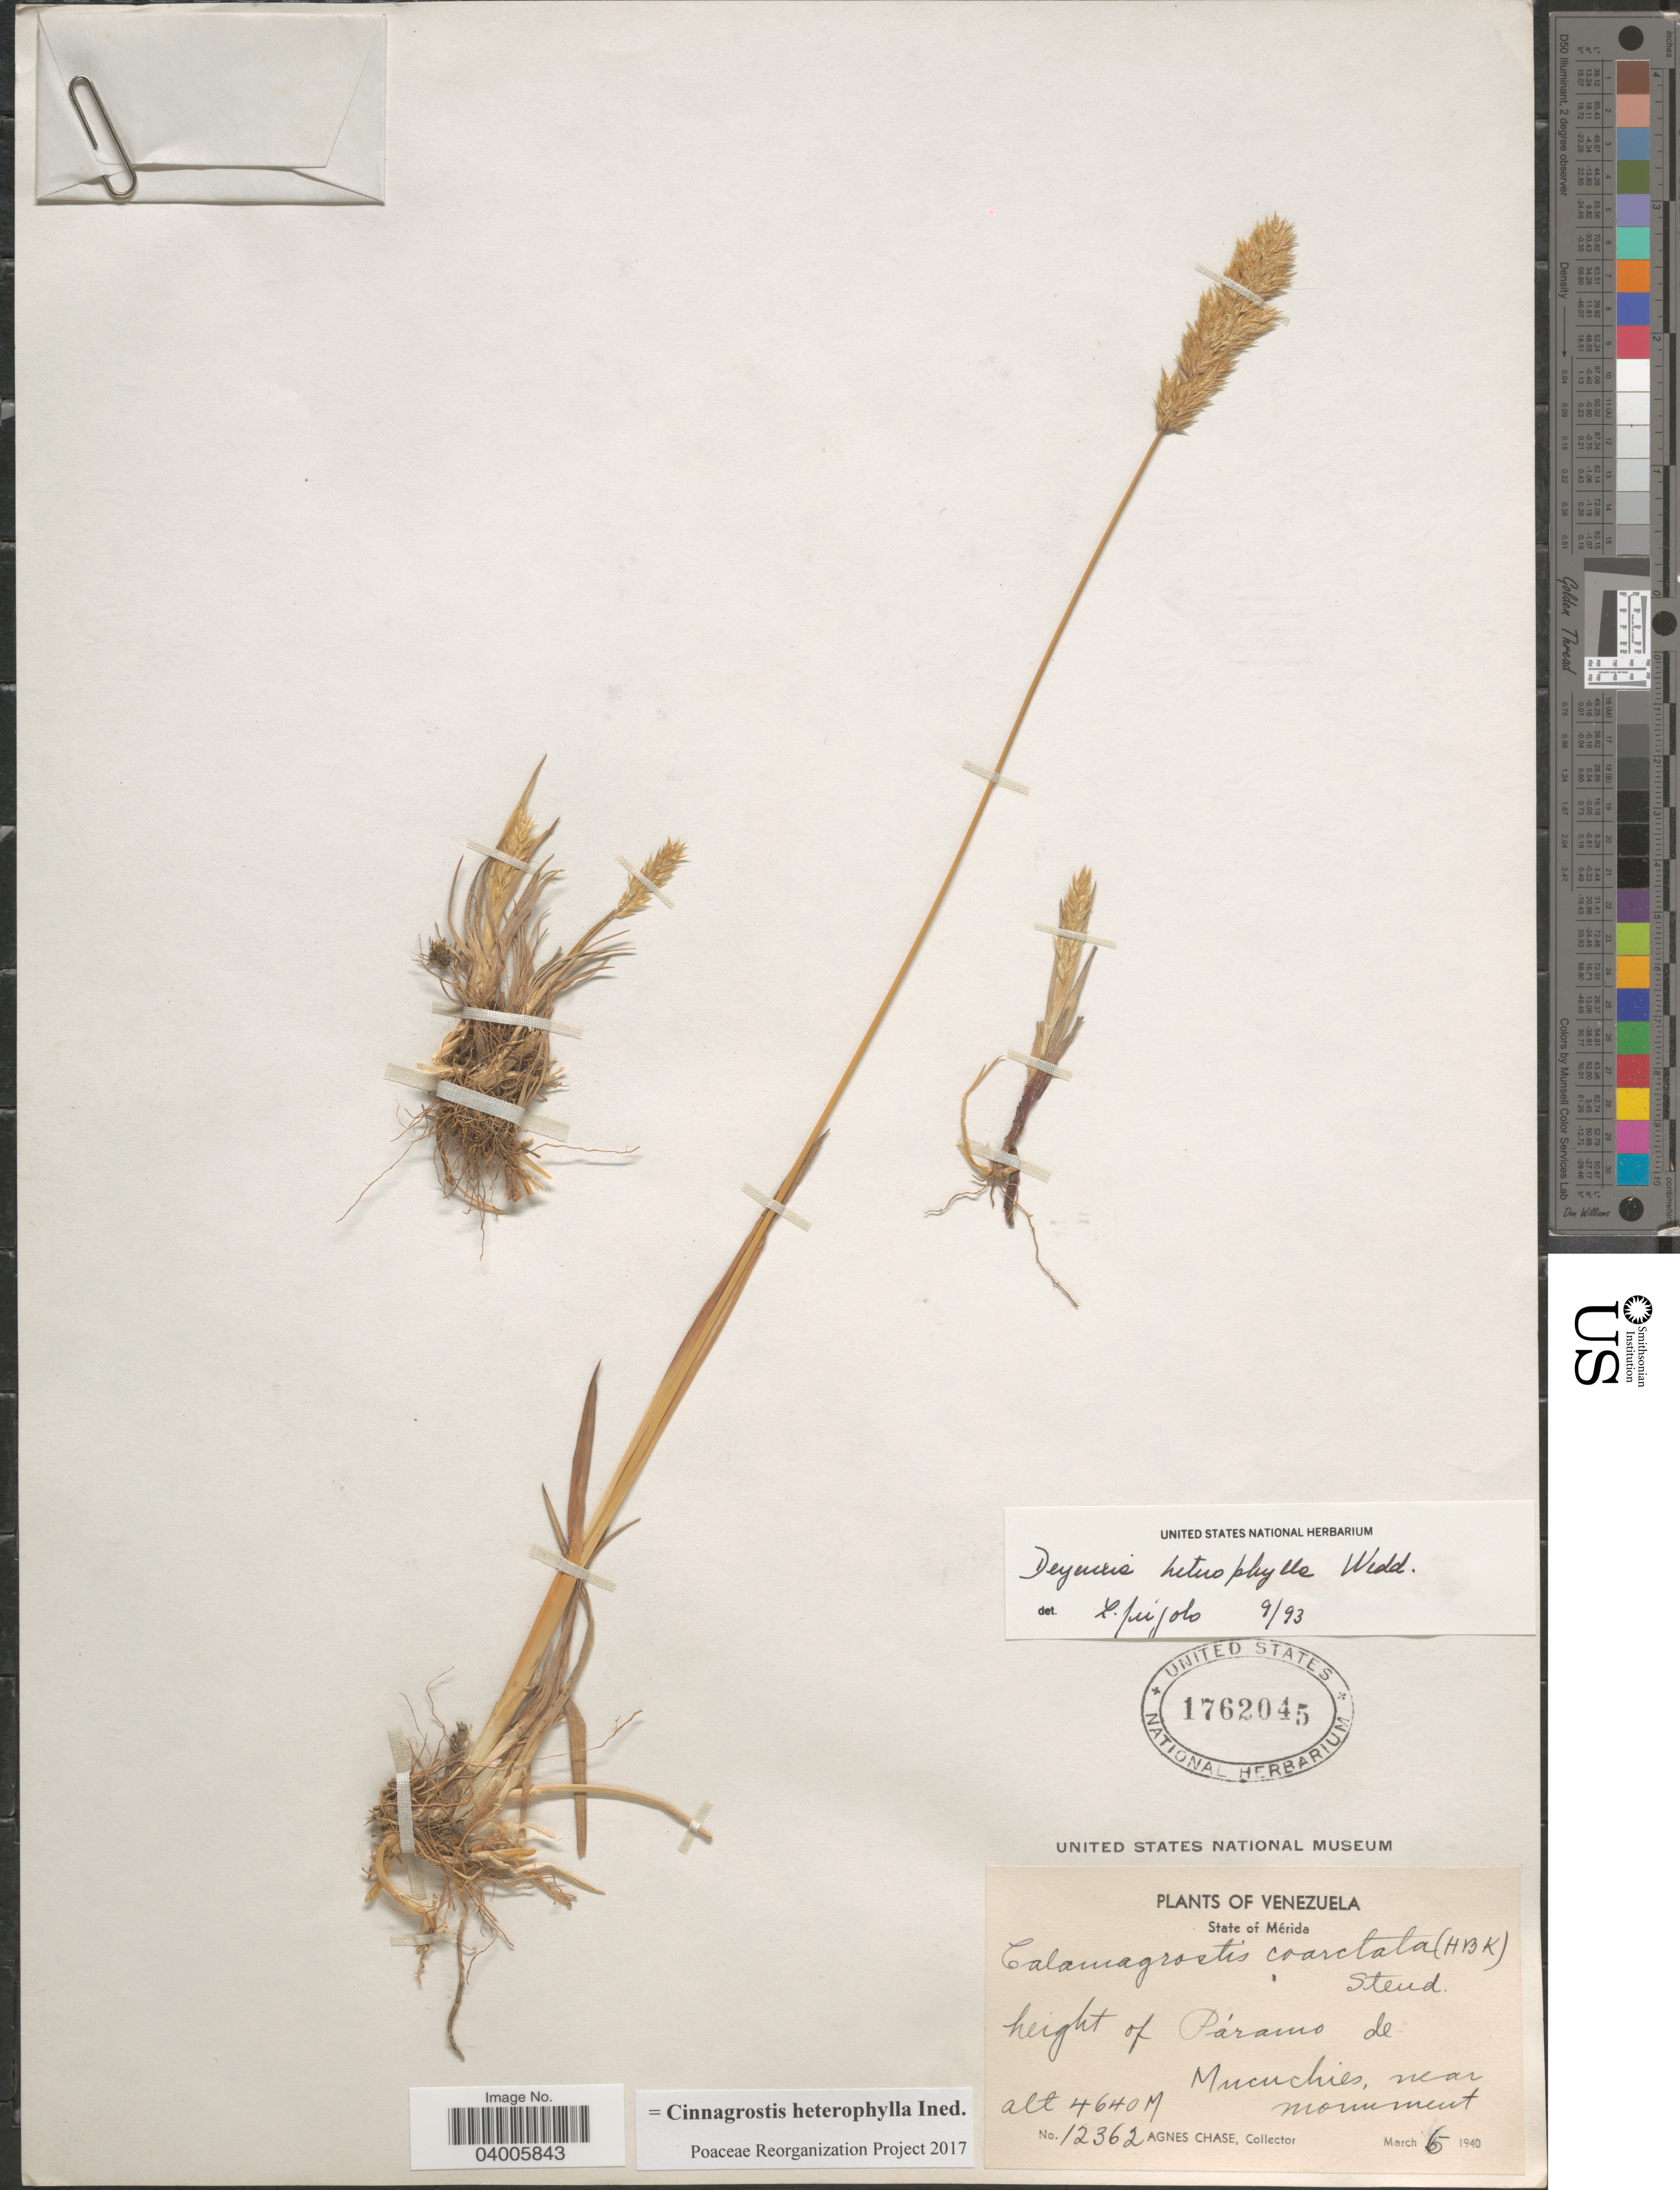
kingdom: Plantae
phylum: Tracheophyta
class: Liliopsida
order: Poales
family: Poaceae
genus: Cinnagrostis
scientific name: Cinnagrostis heterophylla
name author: (Wedd.) P.M. Peterson et al.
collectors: A. Chase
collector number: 12362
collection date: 1940-03-06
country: Venezuela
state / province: Merida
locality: Height of Páramo de Mucuchies, near monument.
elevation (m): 4640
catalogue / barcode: US 1762045